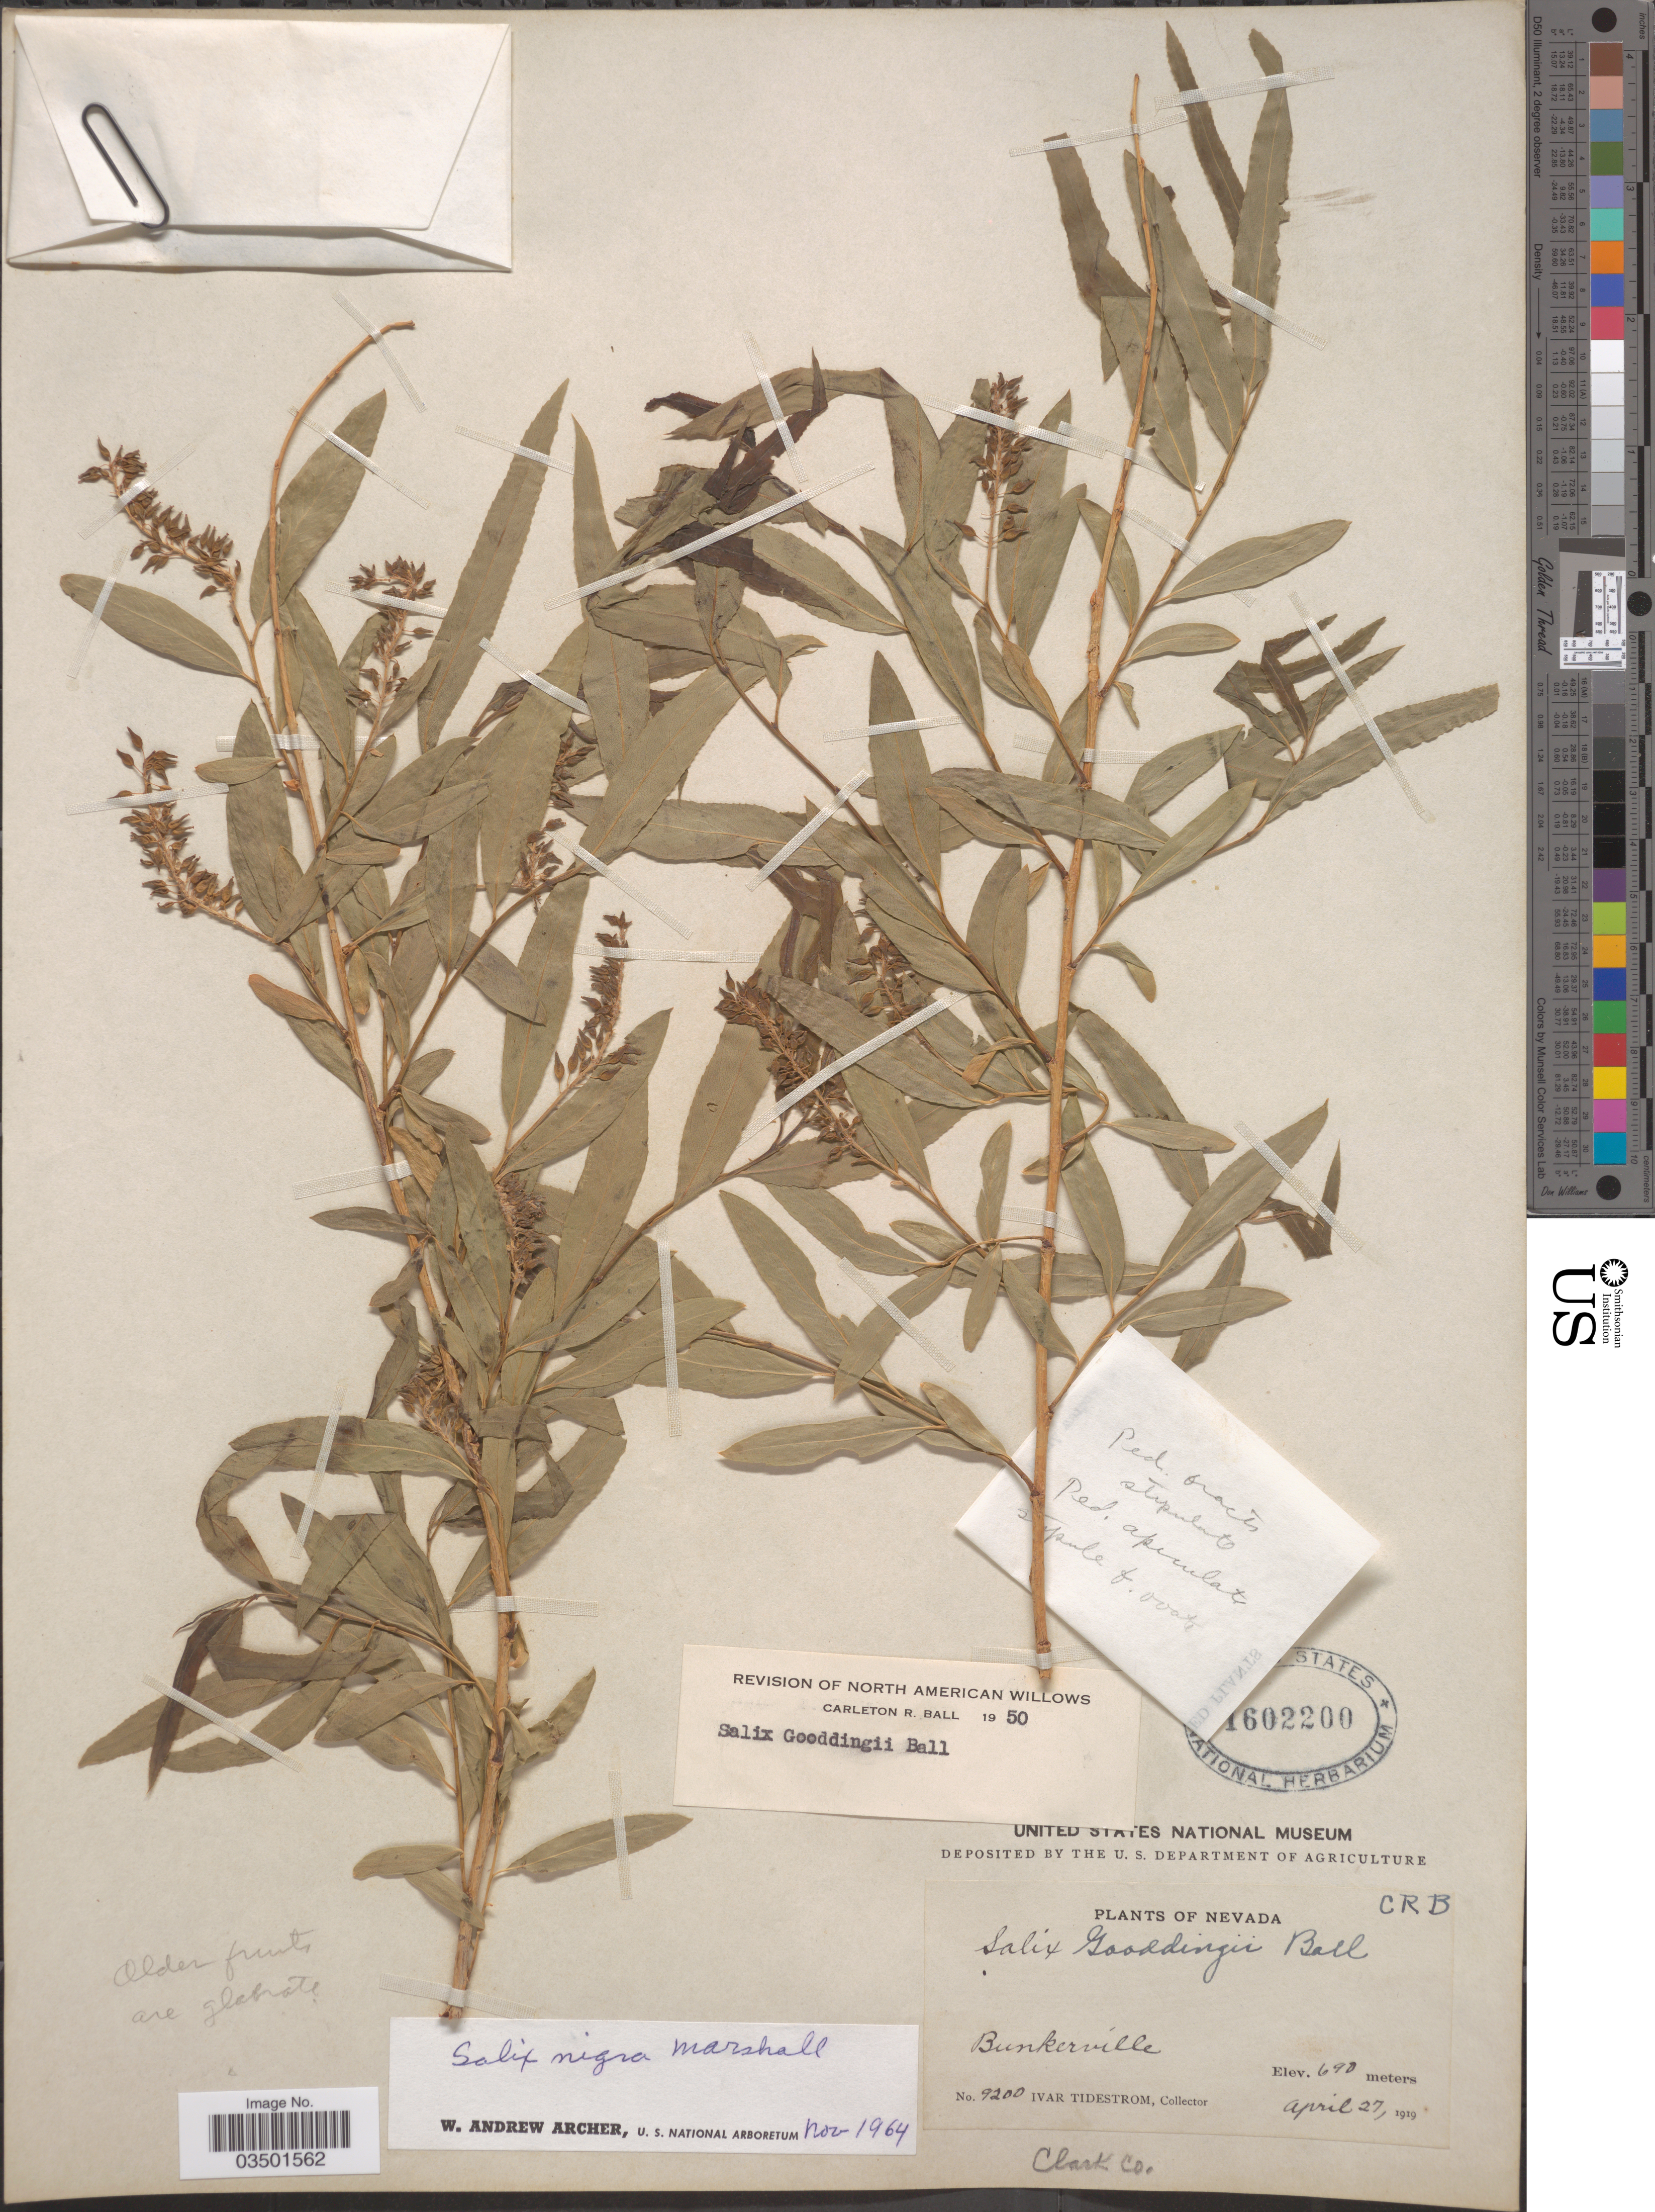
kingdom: Plantae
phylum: Tracheophyta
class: Magnoliopsida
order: Malpighiales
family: Salicaceae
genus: Salix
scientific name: Salix nigra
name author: Marshall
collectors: I. F. Tidestrom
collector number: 9200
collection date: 1919-04-27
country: United States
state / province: Nevada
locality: Bunkerville. Clark Co.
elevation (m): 690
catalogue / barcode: US 1602200